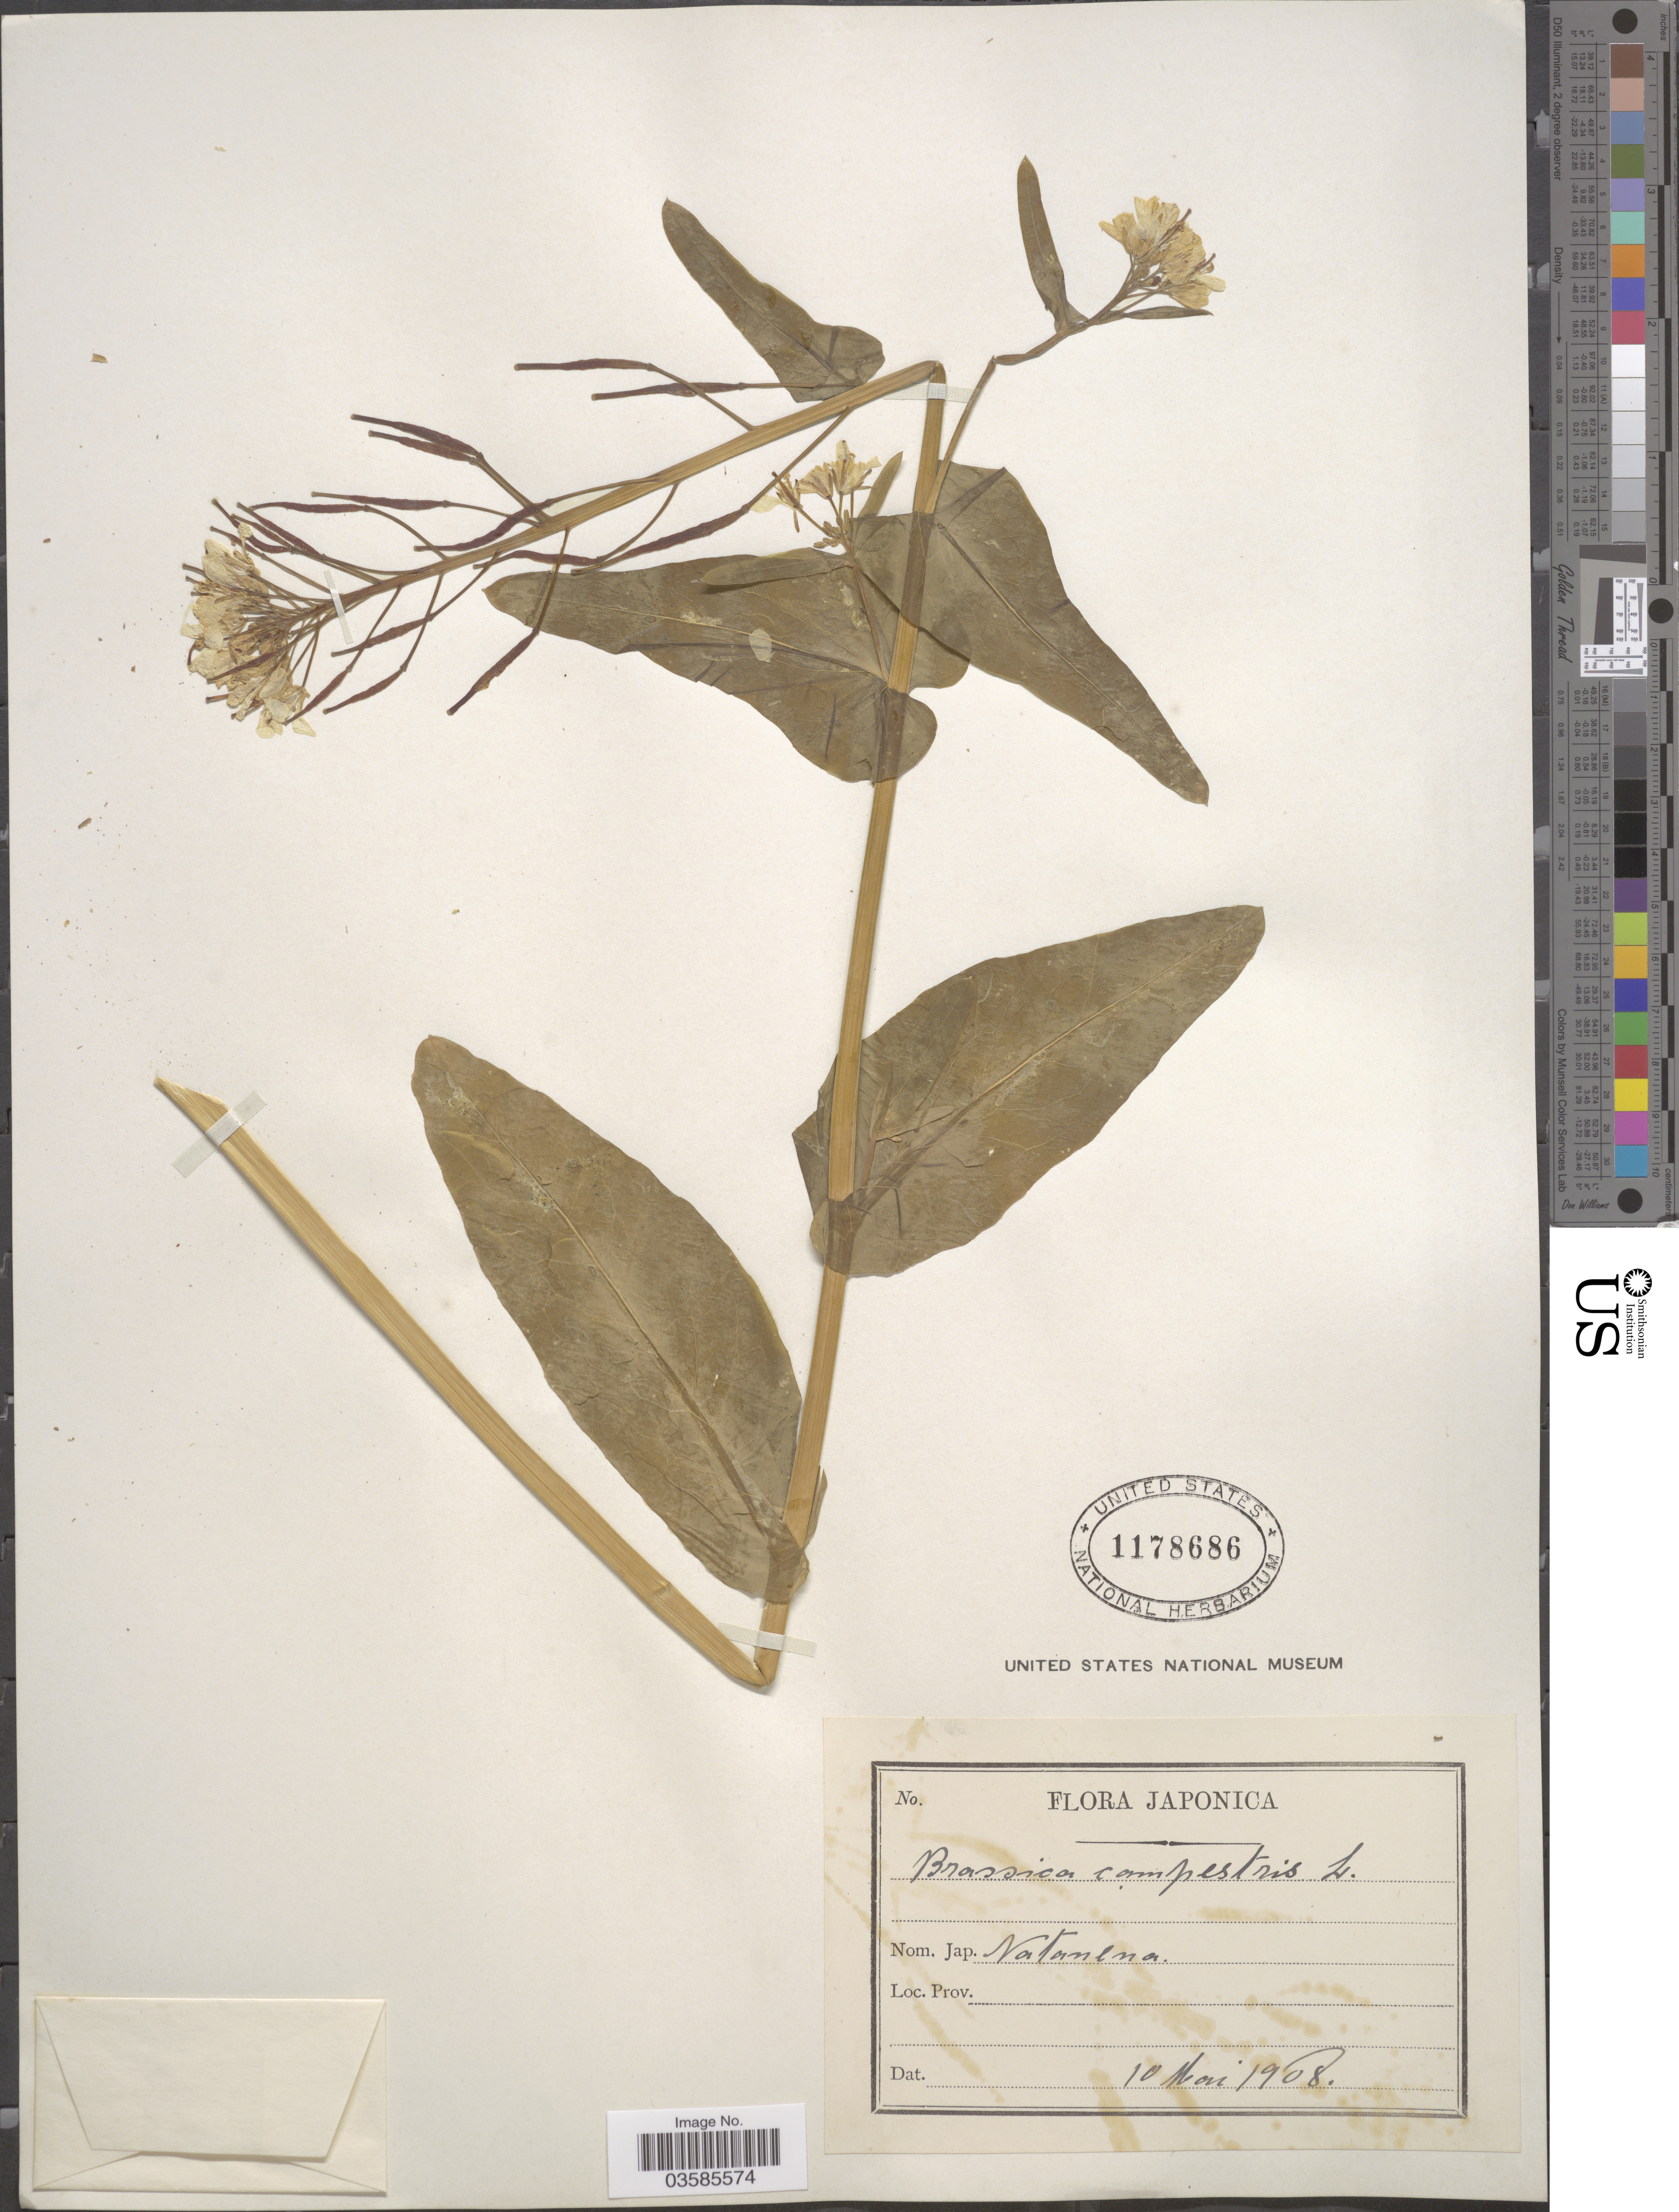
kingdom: Plantae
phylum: Tracheophyta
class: Magnoliopsida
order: Brassicales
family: Brassicaceae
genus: Brassica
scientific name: Brassica campestris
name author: L.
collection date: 1908-05-10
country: Japan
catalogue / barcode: US 1178686